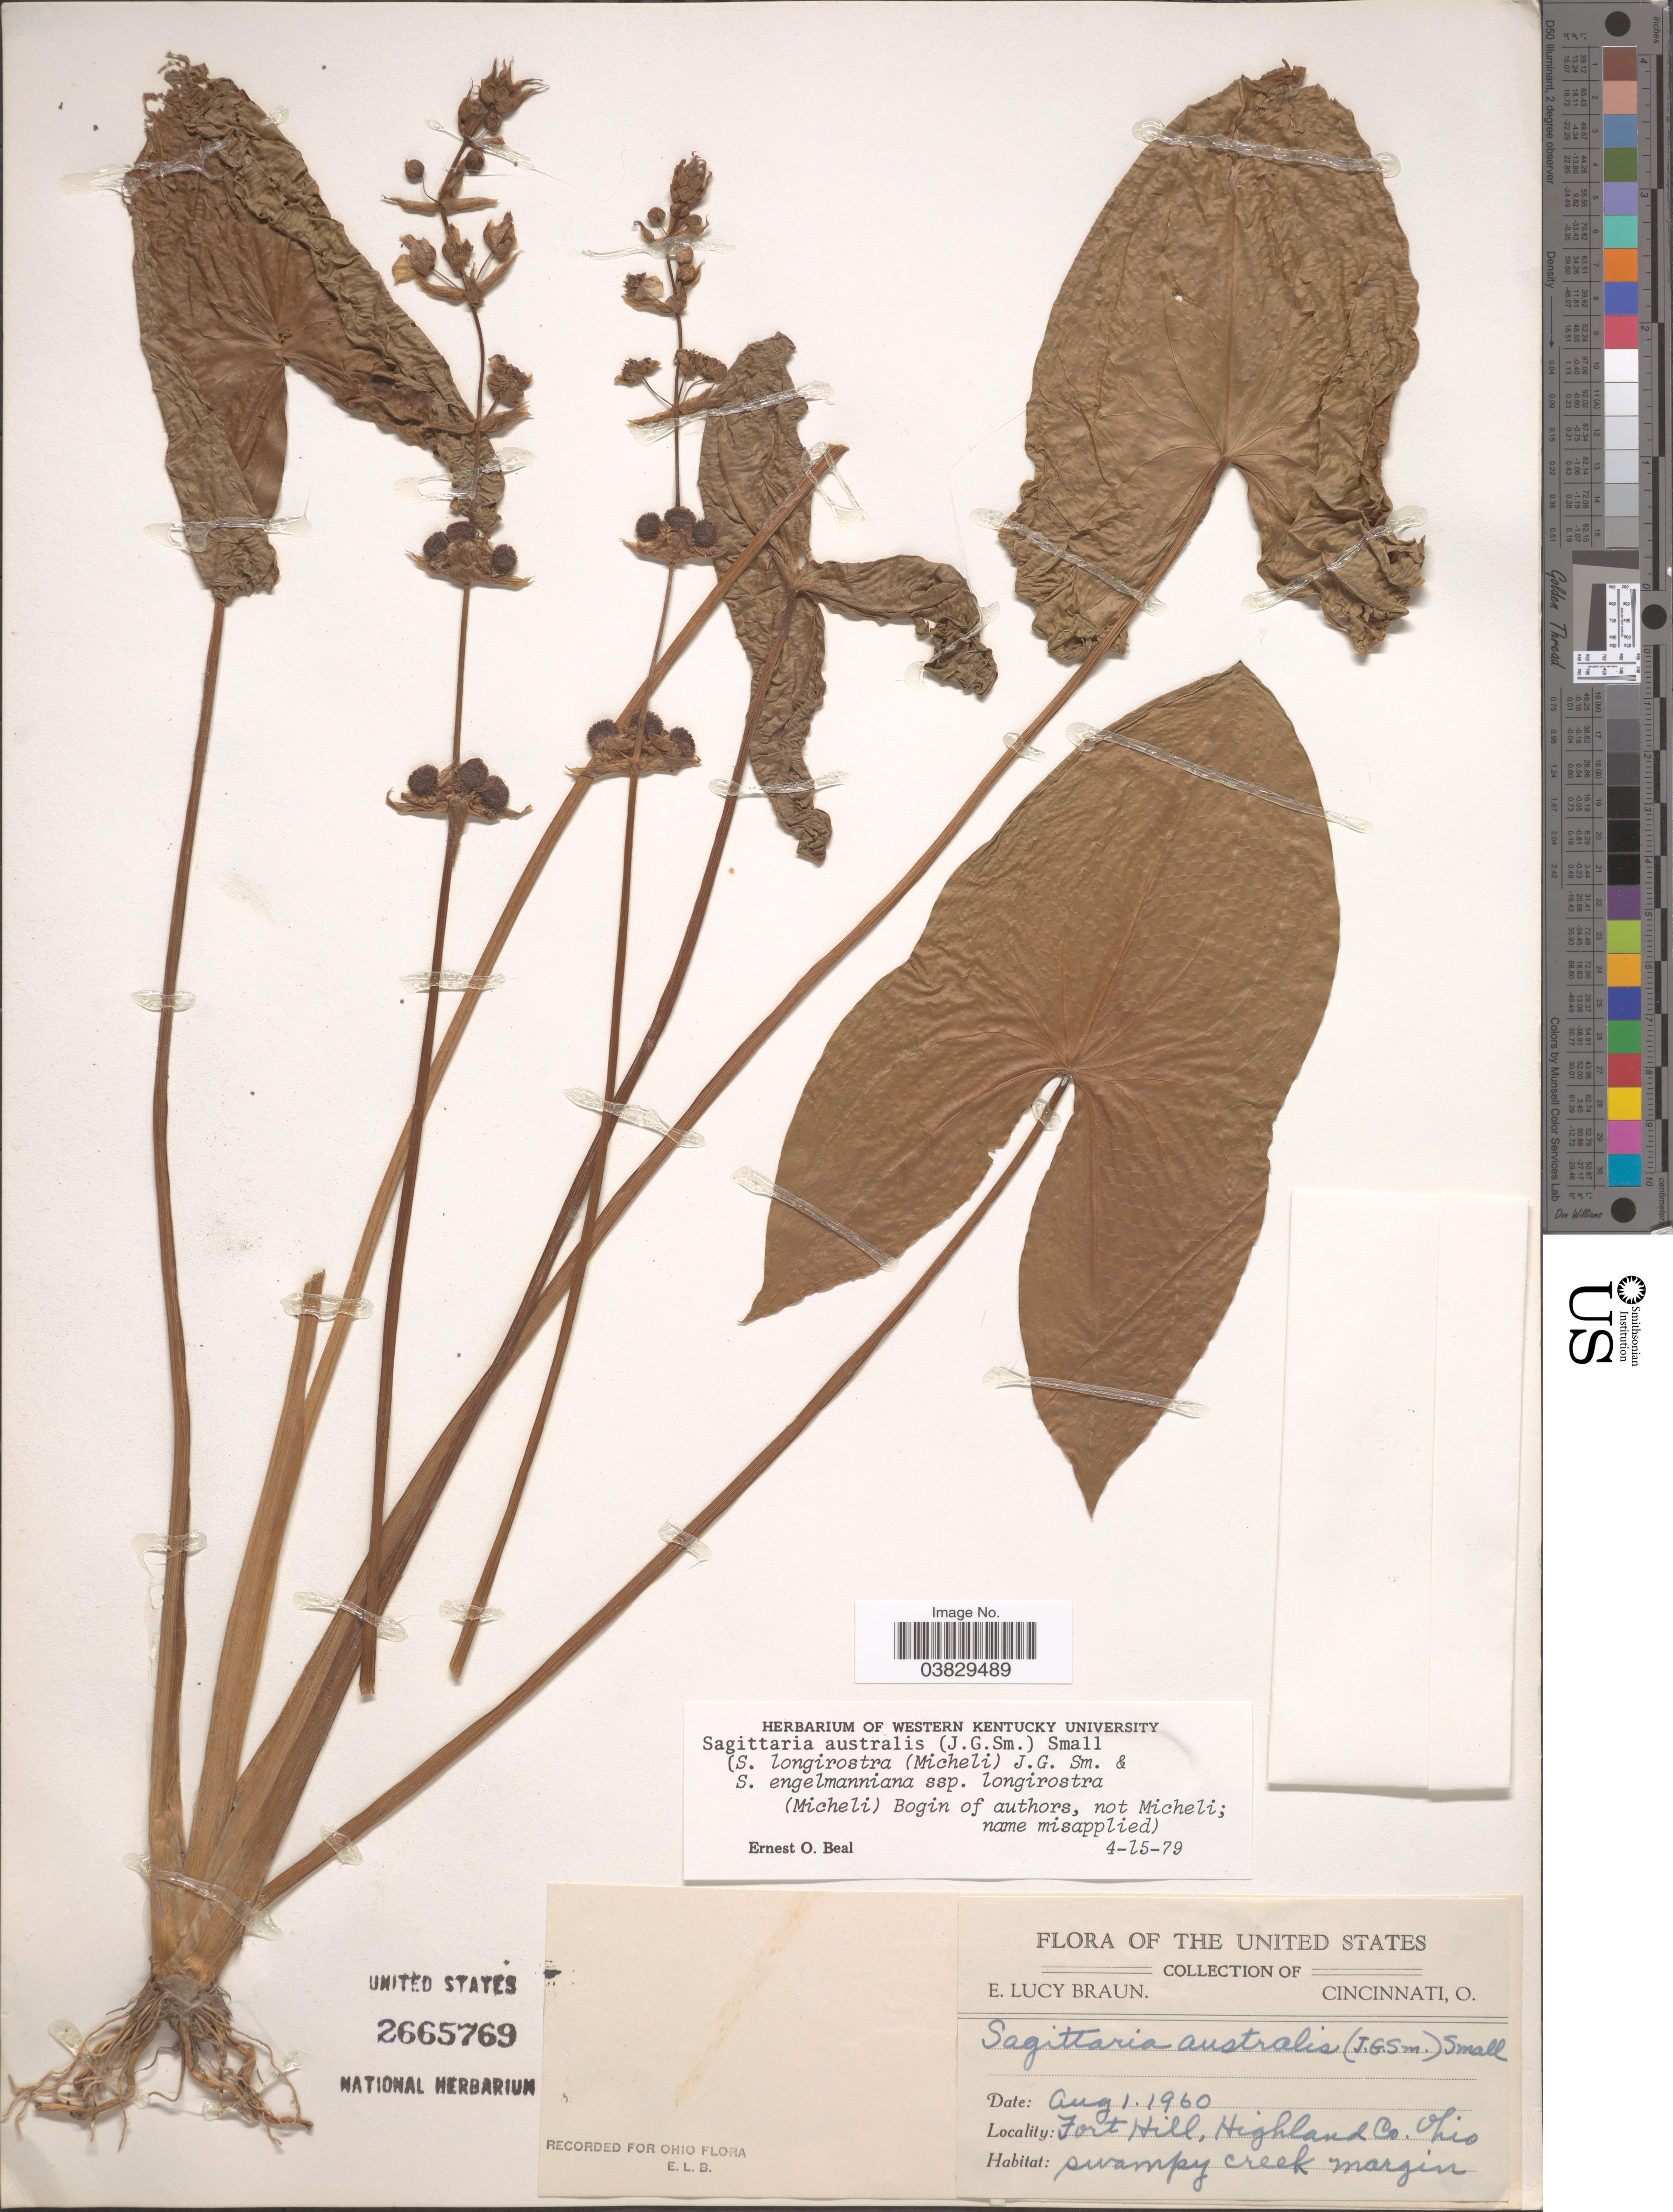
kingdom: Plantae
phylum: Tracheophyta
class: Liliopsida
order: Alismatales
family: Alismataceae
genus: Sagittaria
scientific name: Sagittaria australis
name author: (J.G. Sm. ex C. Mohr) Small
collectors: E. L. Braun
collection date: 1960-08-01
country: United States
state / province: Ohio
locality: Fort Hill, Highland Co.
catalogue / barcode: US 2665769